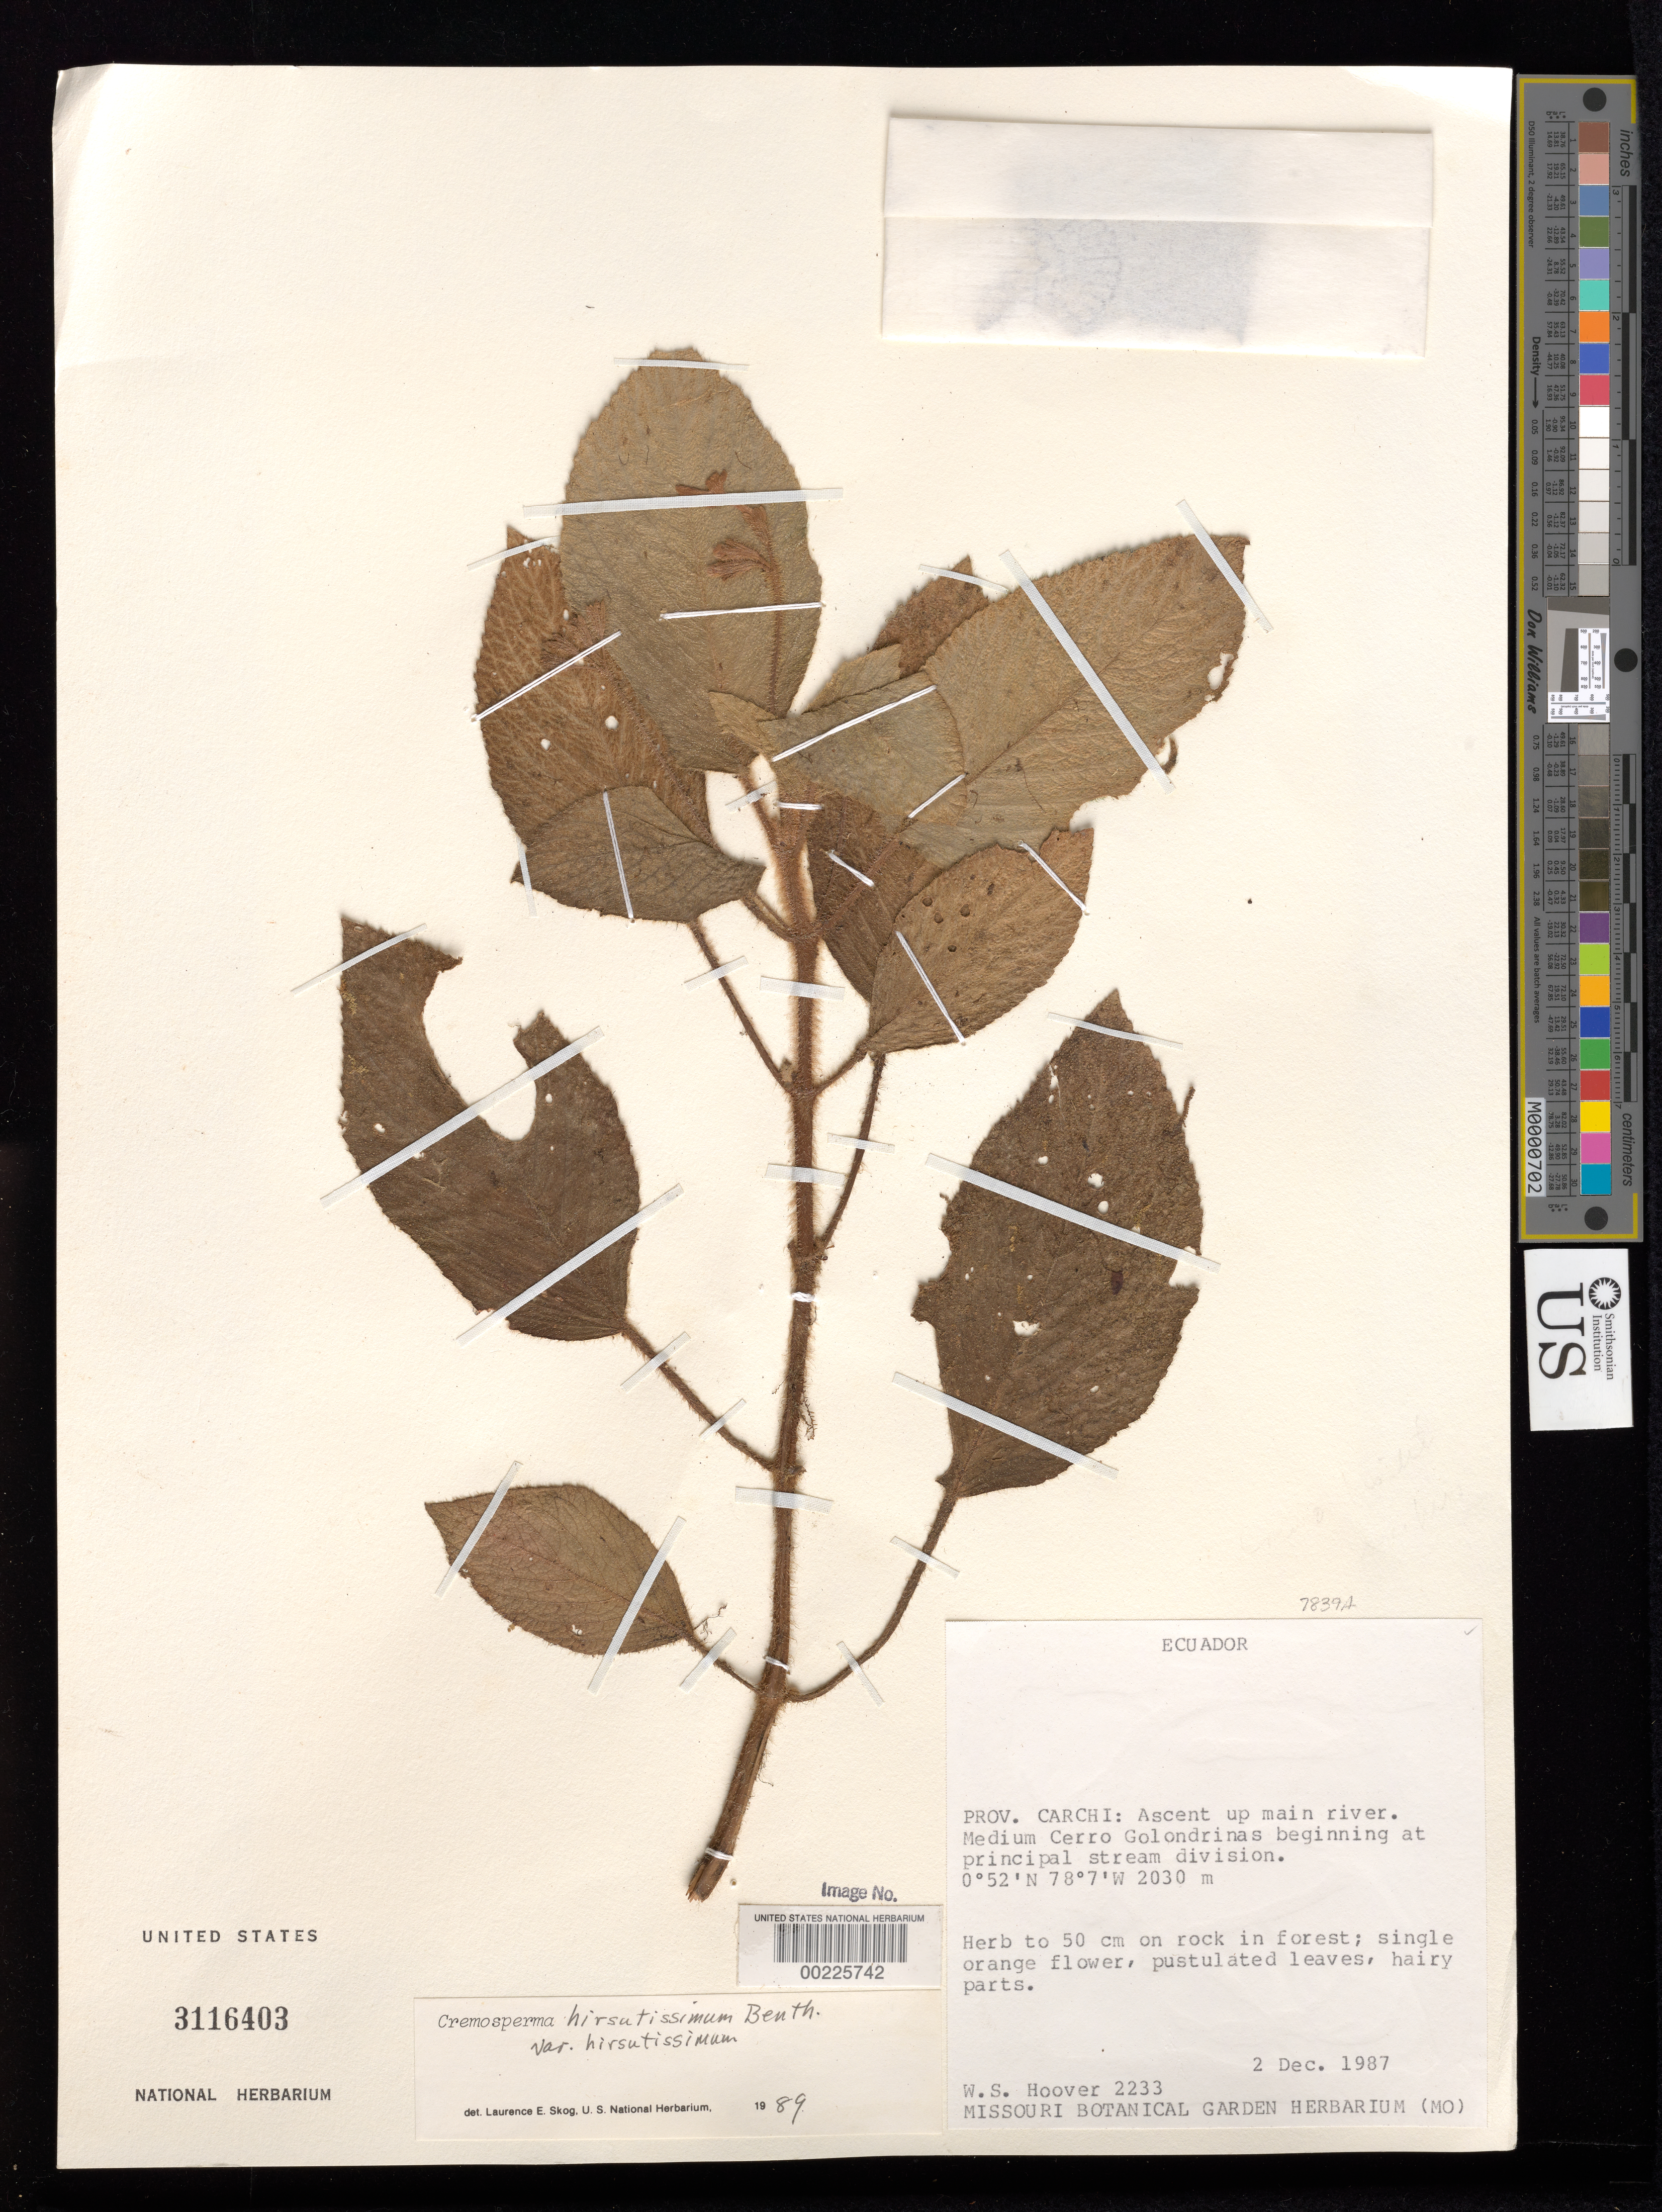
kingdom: Plantae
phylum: Tracheophyta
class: Magnoliopsida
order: Lamiales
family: Gesneriaceae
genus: Cremosperma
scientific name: Cremosperma hirsutissimum var. hirsutissimum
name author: Benth.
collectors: W. S. Hoover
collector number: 2233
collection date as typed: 02 Dec 1987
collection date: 1987-12-02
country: Ecuador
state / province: Carchi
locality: Ascent up main river, Medium Cerro Golondrinas beginning at principal stream division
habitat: on rock in forest,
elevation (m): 2030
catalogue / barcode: US 3116403